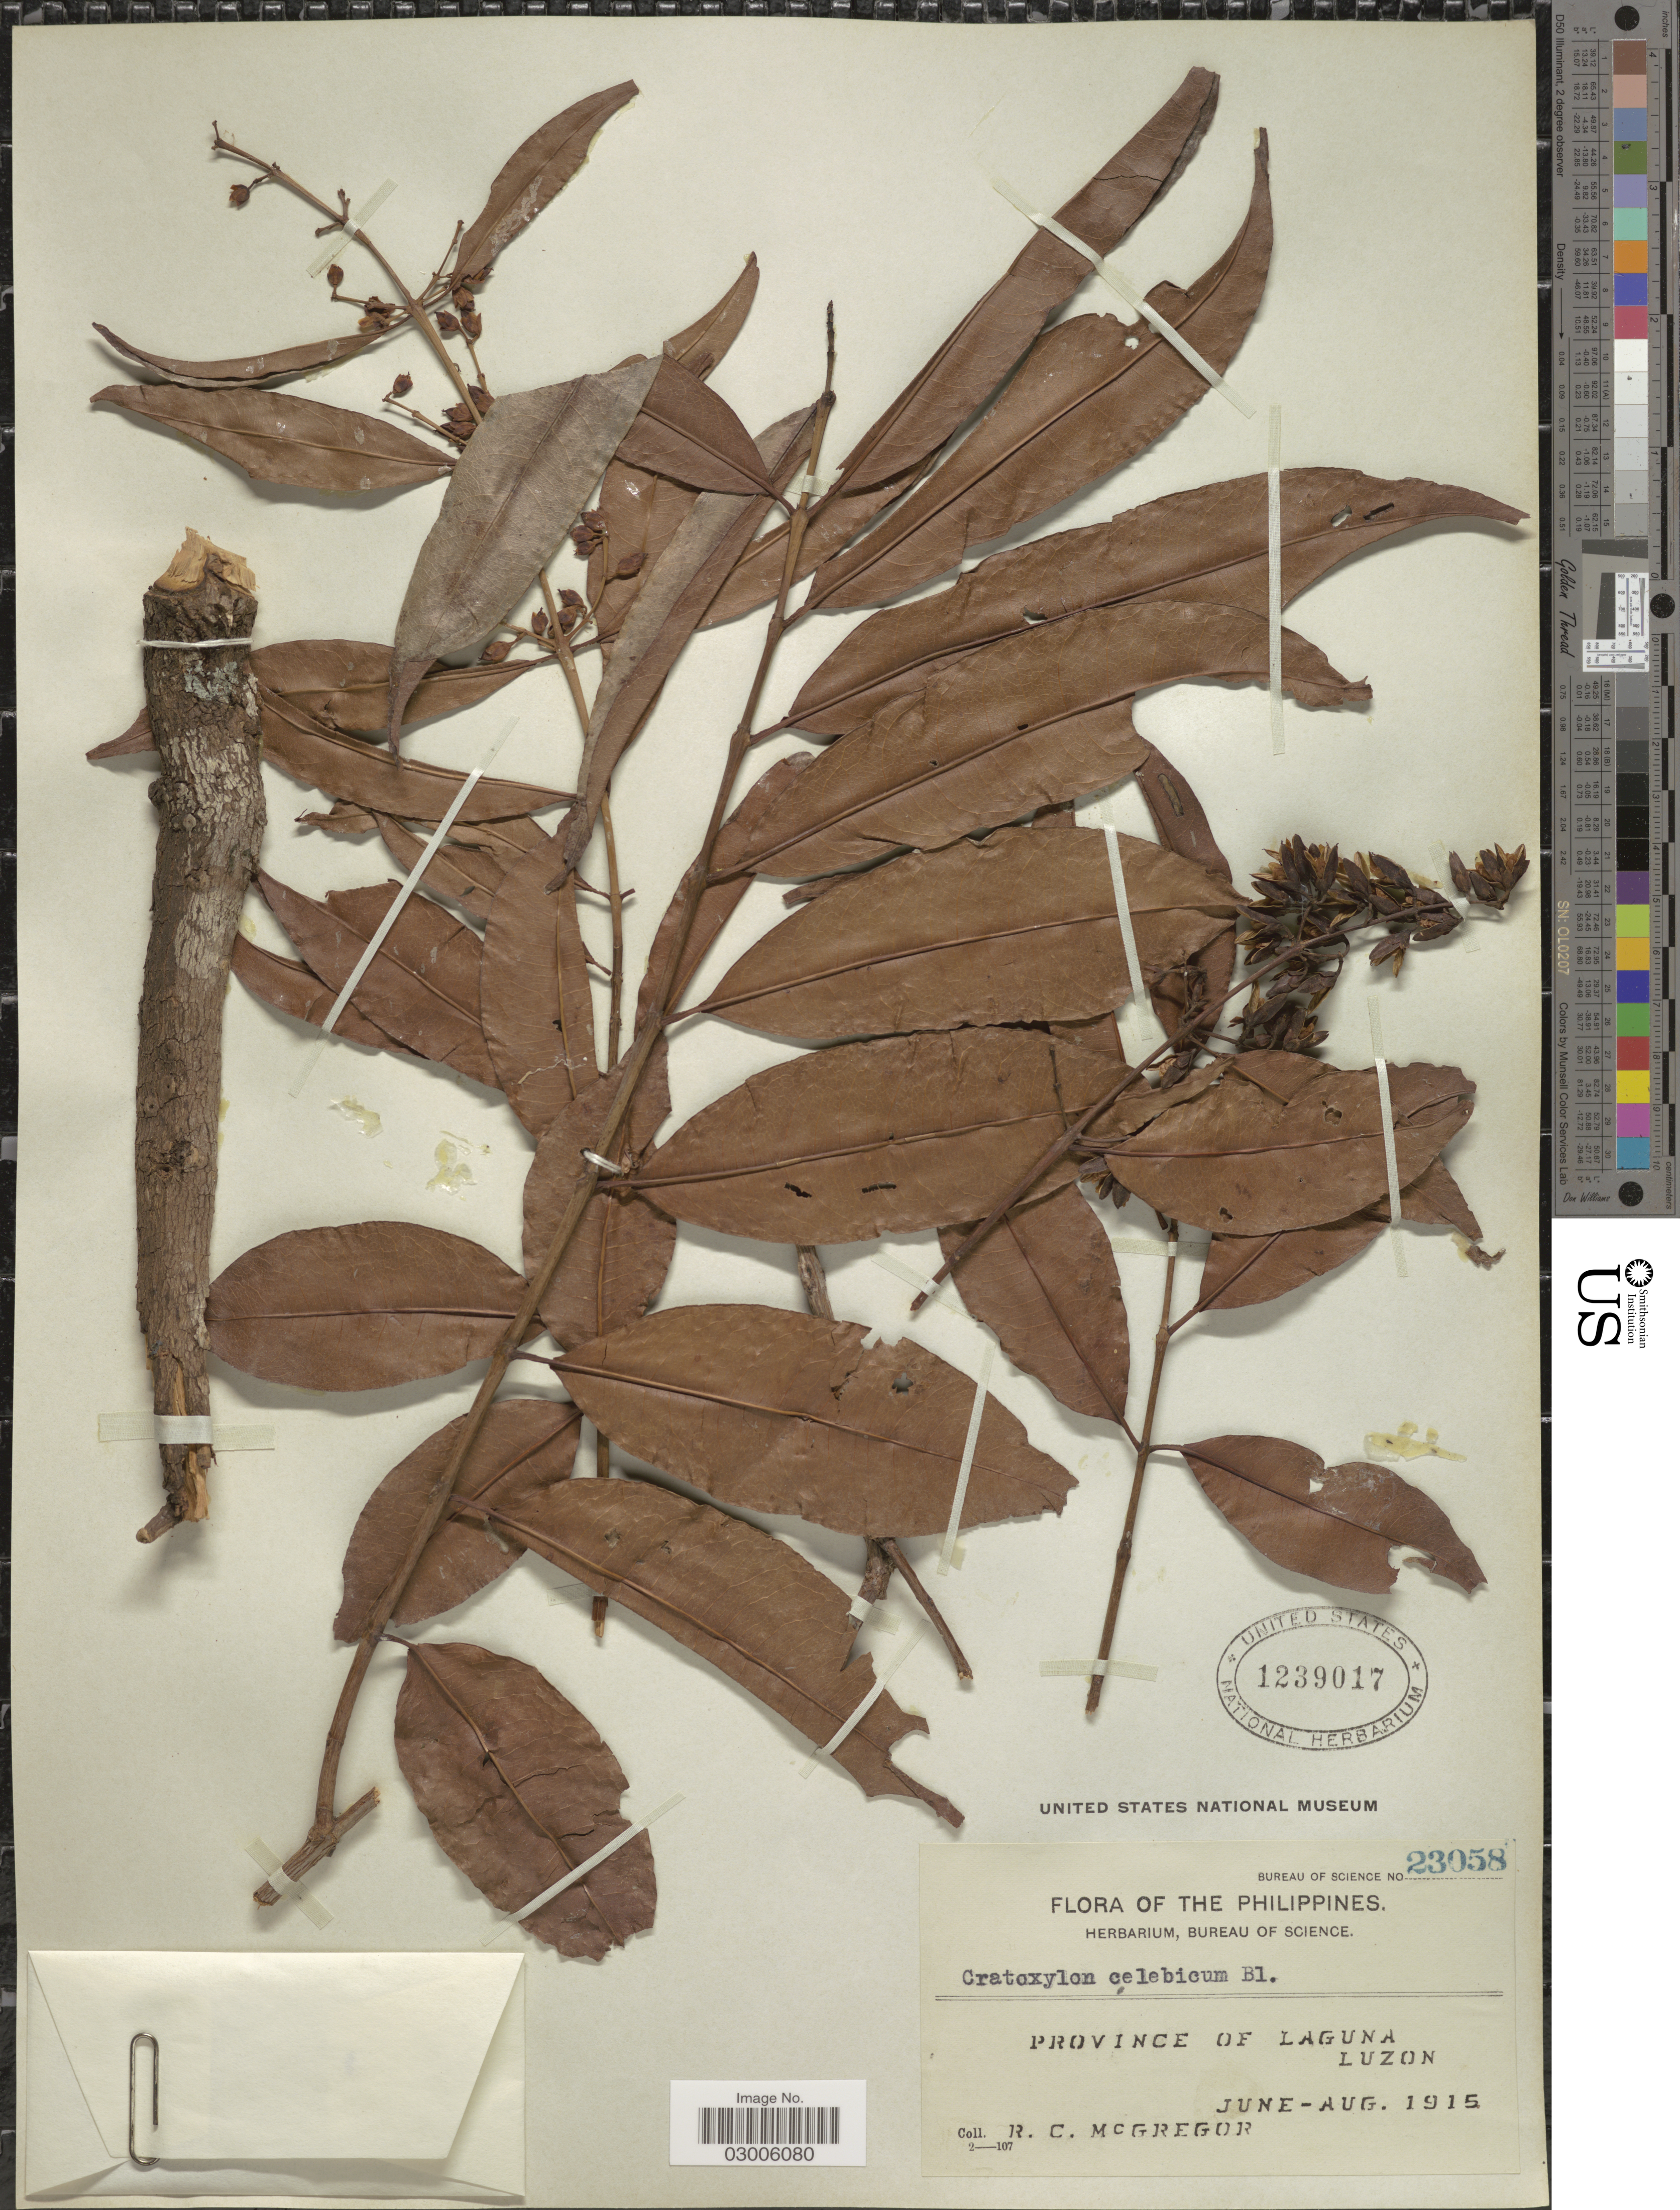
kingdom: Plantae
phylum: Tracheophyta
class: Magnoliopsida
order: Malpighiales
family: Hypericaceae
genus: Cratoxylum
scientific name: Cratoxylum celebicum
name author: Blume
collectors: R. C. McGregor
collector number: Bureau of Science 23058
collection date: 1915-06/1915-08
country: Philippines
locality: Province of Laguna, Luzon.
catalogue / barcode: US 1239017